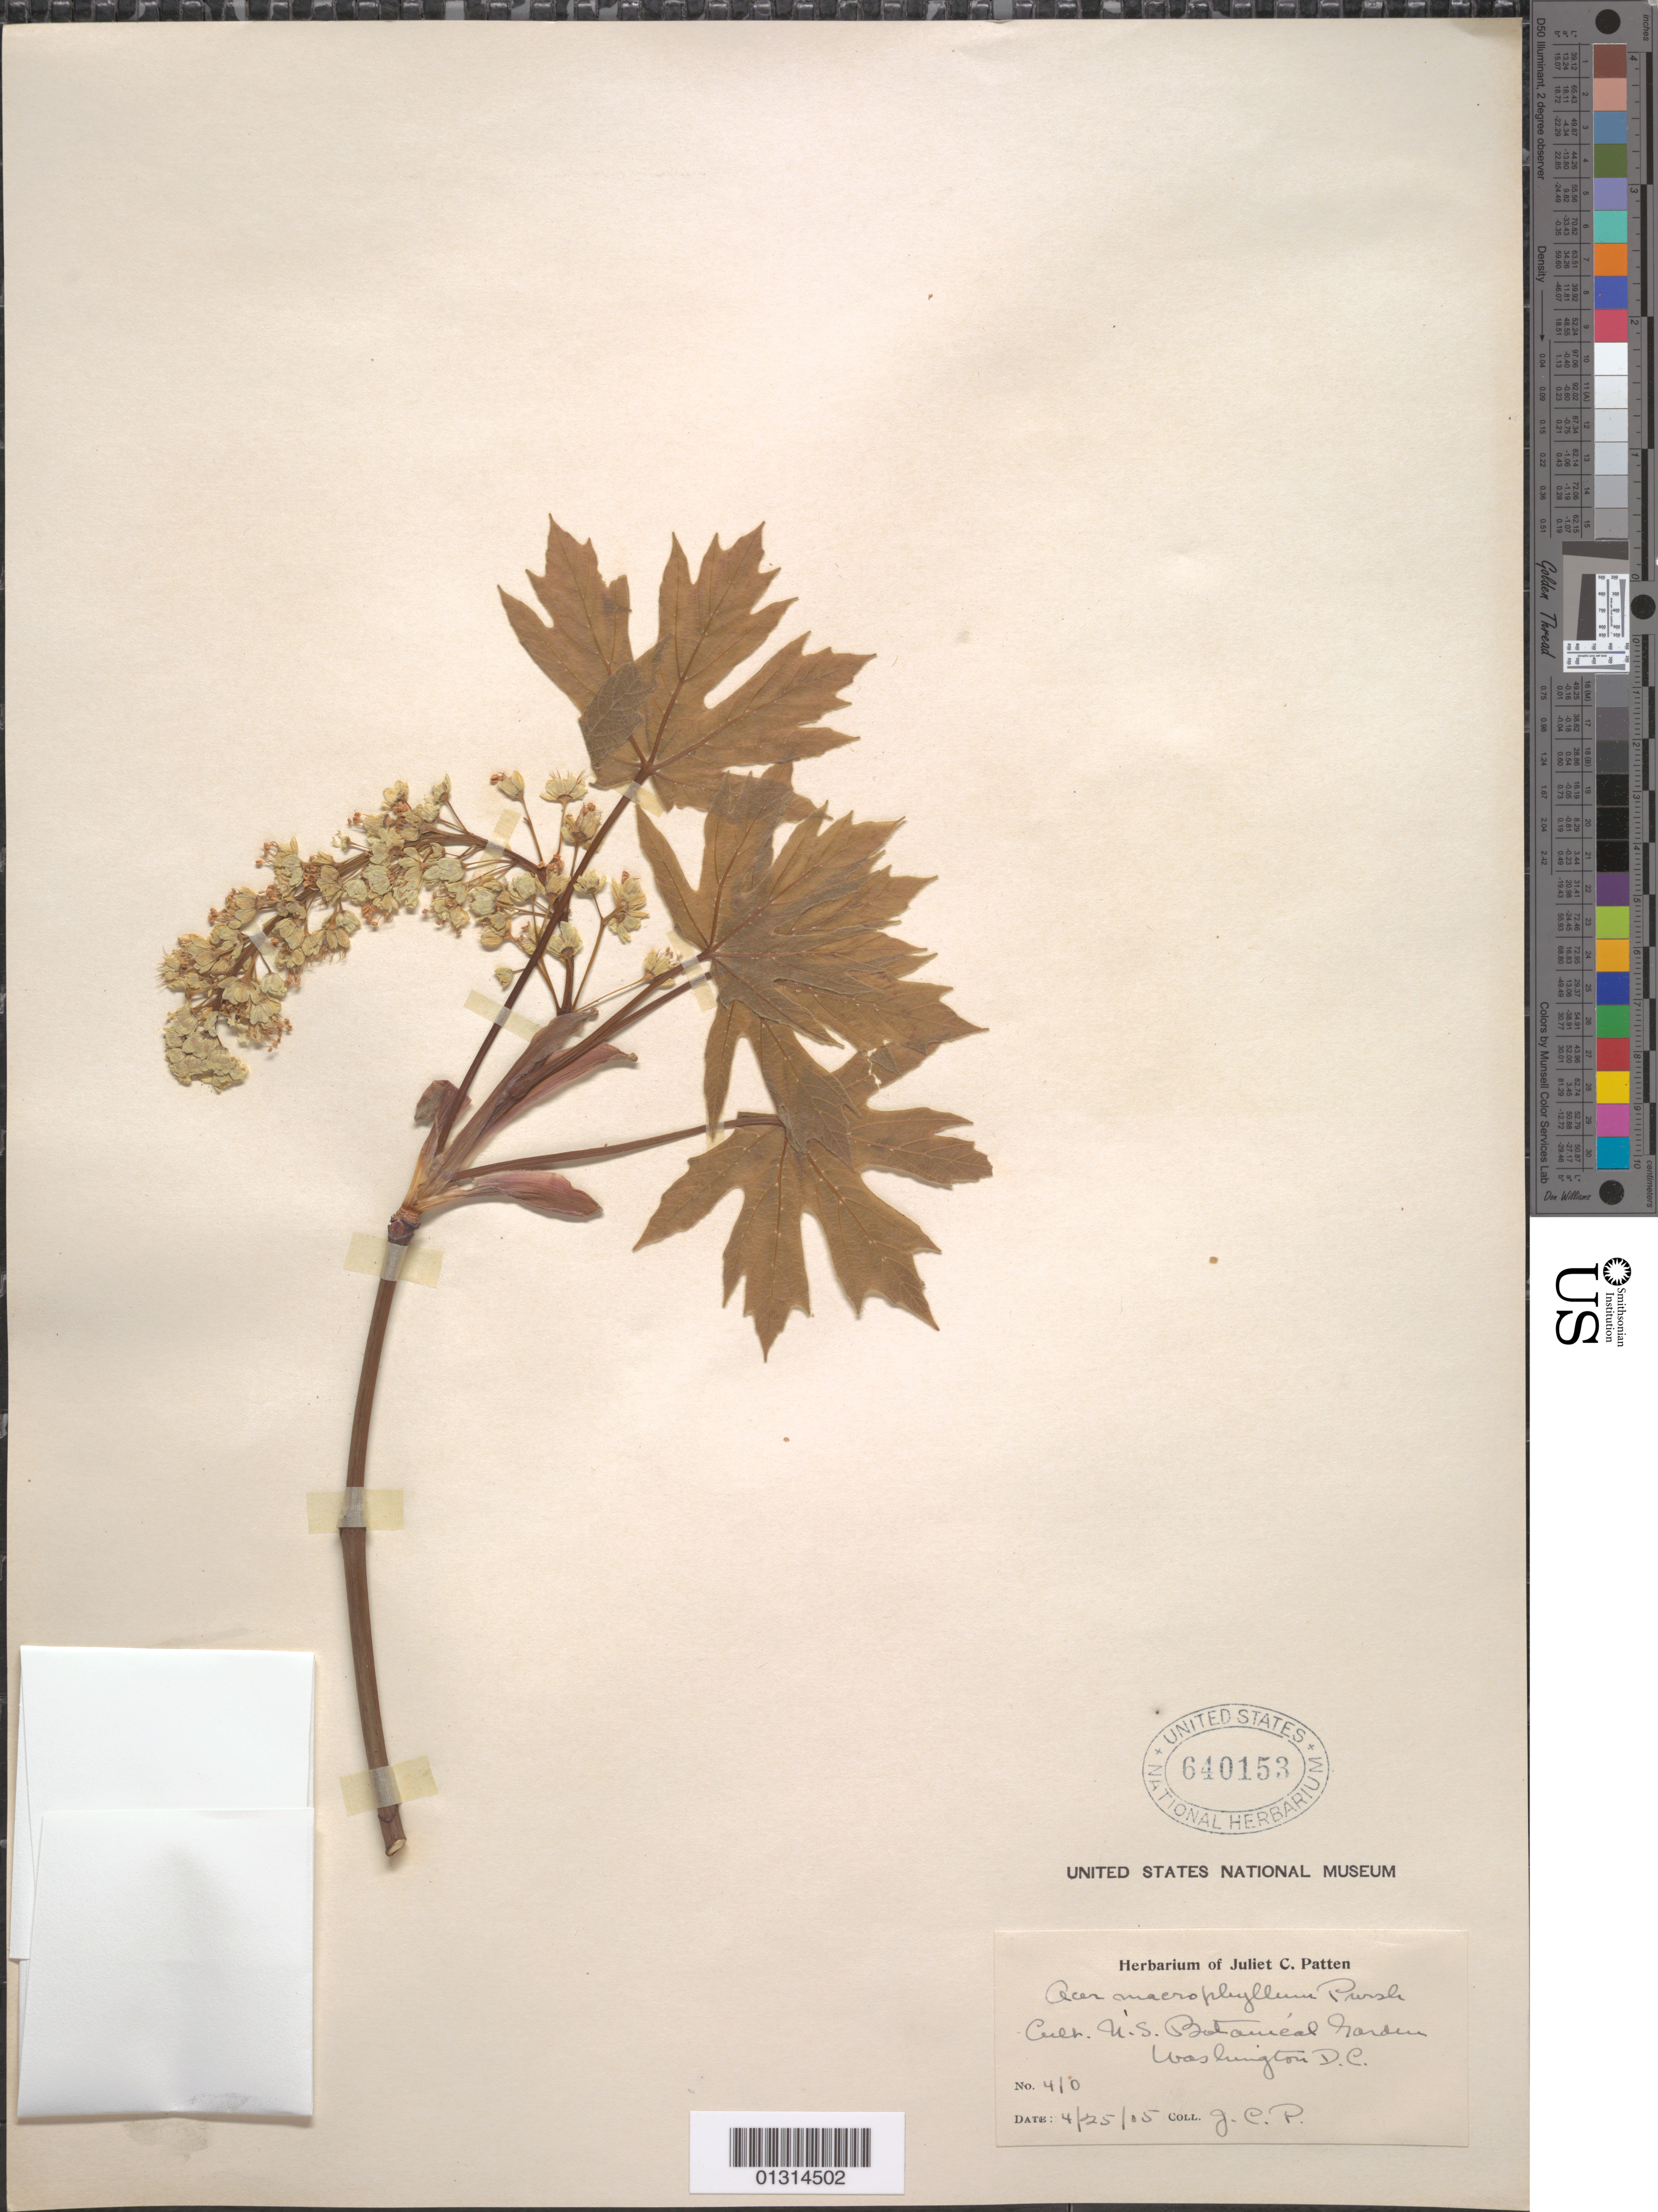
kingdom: Plantae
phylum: Tracheophyta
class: Magnoliopsida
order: Sapindales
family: Sapindaceae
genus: Acer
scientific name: Acer macrophyllum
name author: Pursh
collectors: J. Patten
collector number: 410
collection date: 1905-04-25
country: United States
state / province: District of Columbia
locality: Washington, DC, U.S. Botanical Garden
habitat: Cultivated.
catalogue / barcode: US 640153